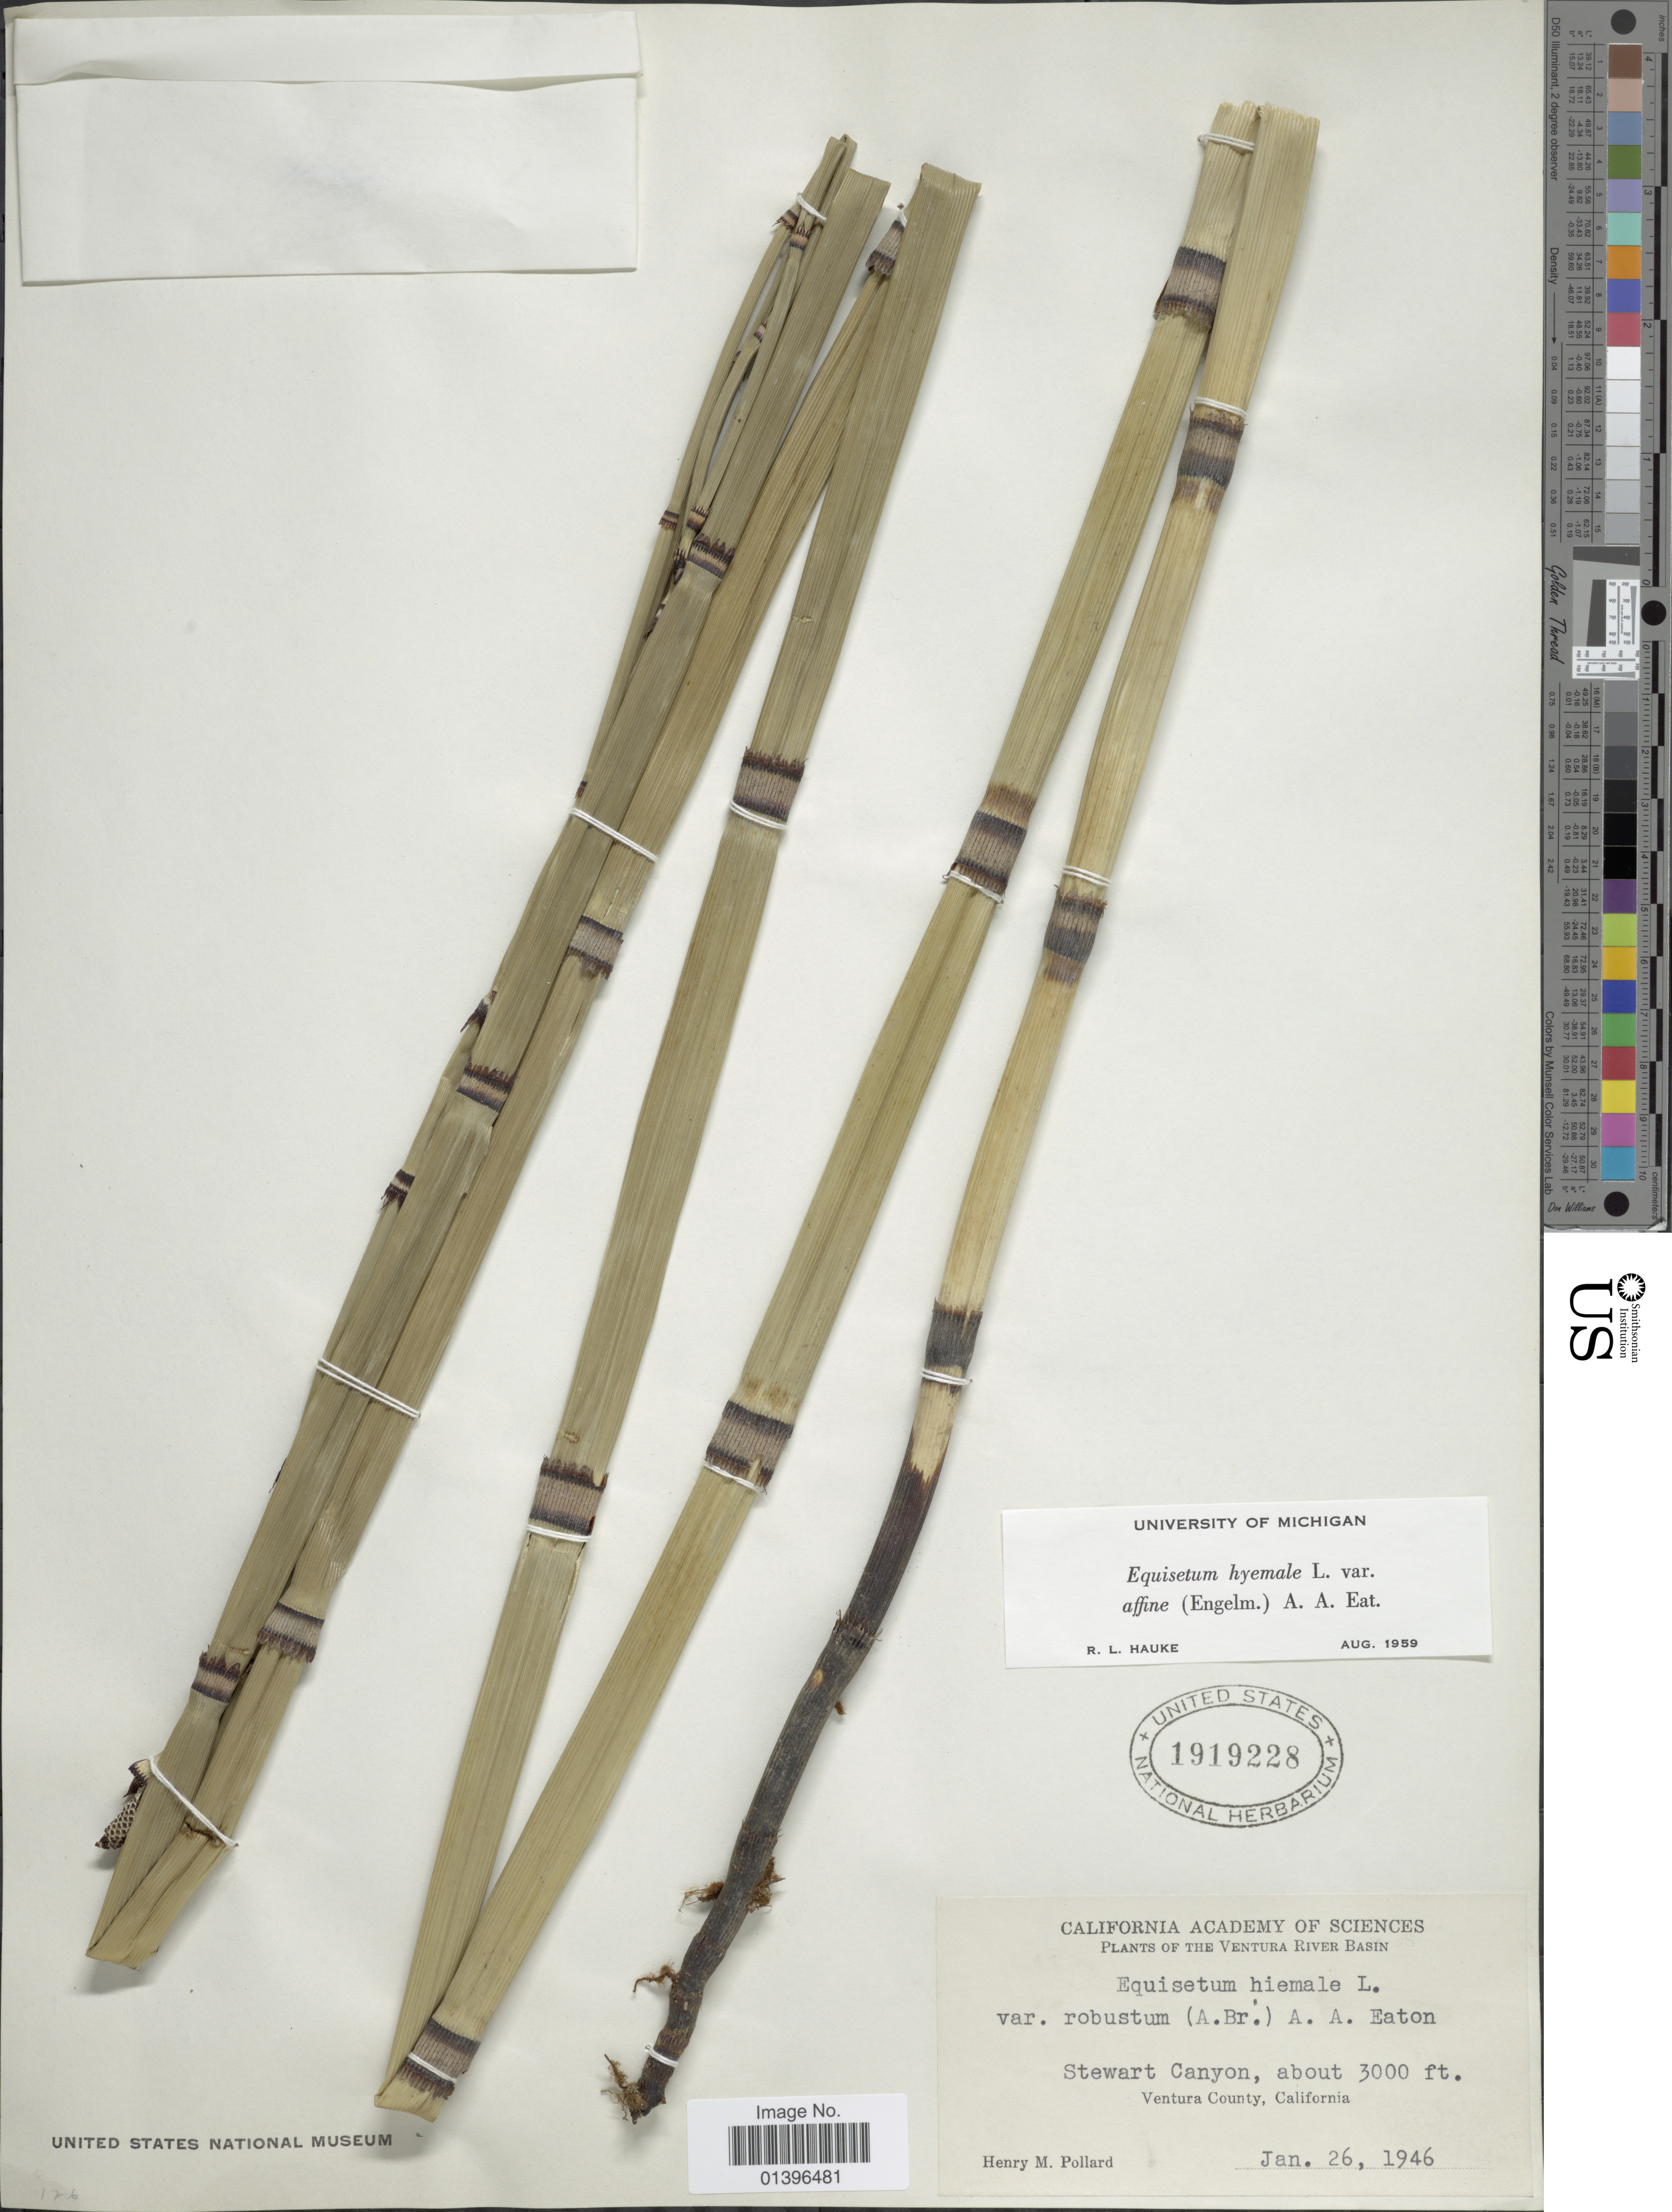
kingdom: Plantae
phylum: Tracheophyta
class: Polypodiopsida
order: Equisetales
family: Equisetaceae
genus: Equisetum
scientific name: Equisetum hyemale var. affine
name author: (Engelm.) A.A. Eaton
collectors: H. M. Pollard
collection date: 1946-01-26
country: United States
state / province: California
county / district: Ventura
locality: Ventura River Basin. Stewart Canyon, Ventura County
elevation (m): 914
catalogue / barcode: US 1919228